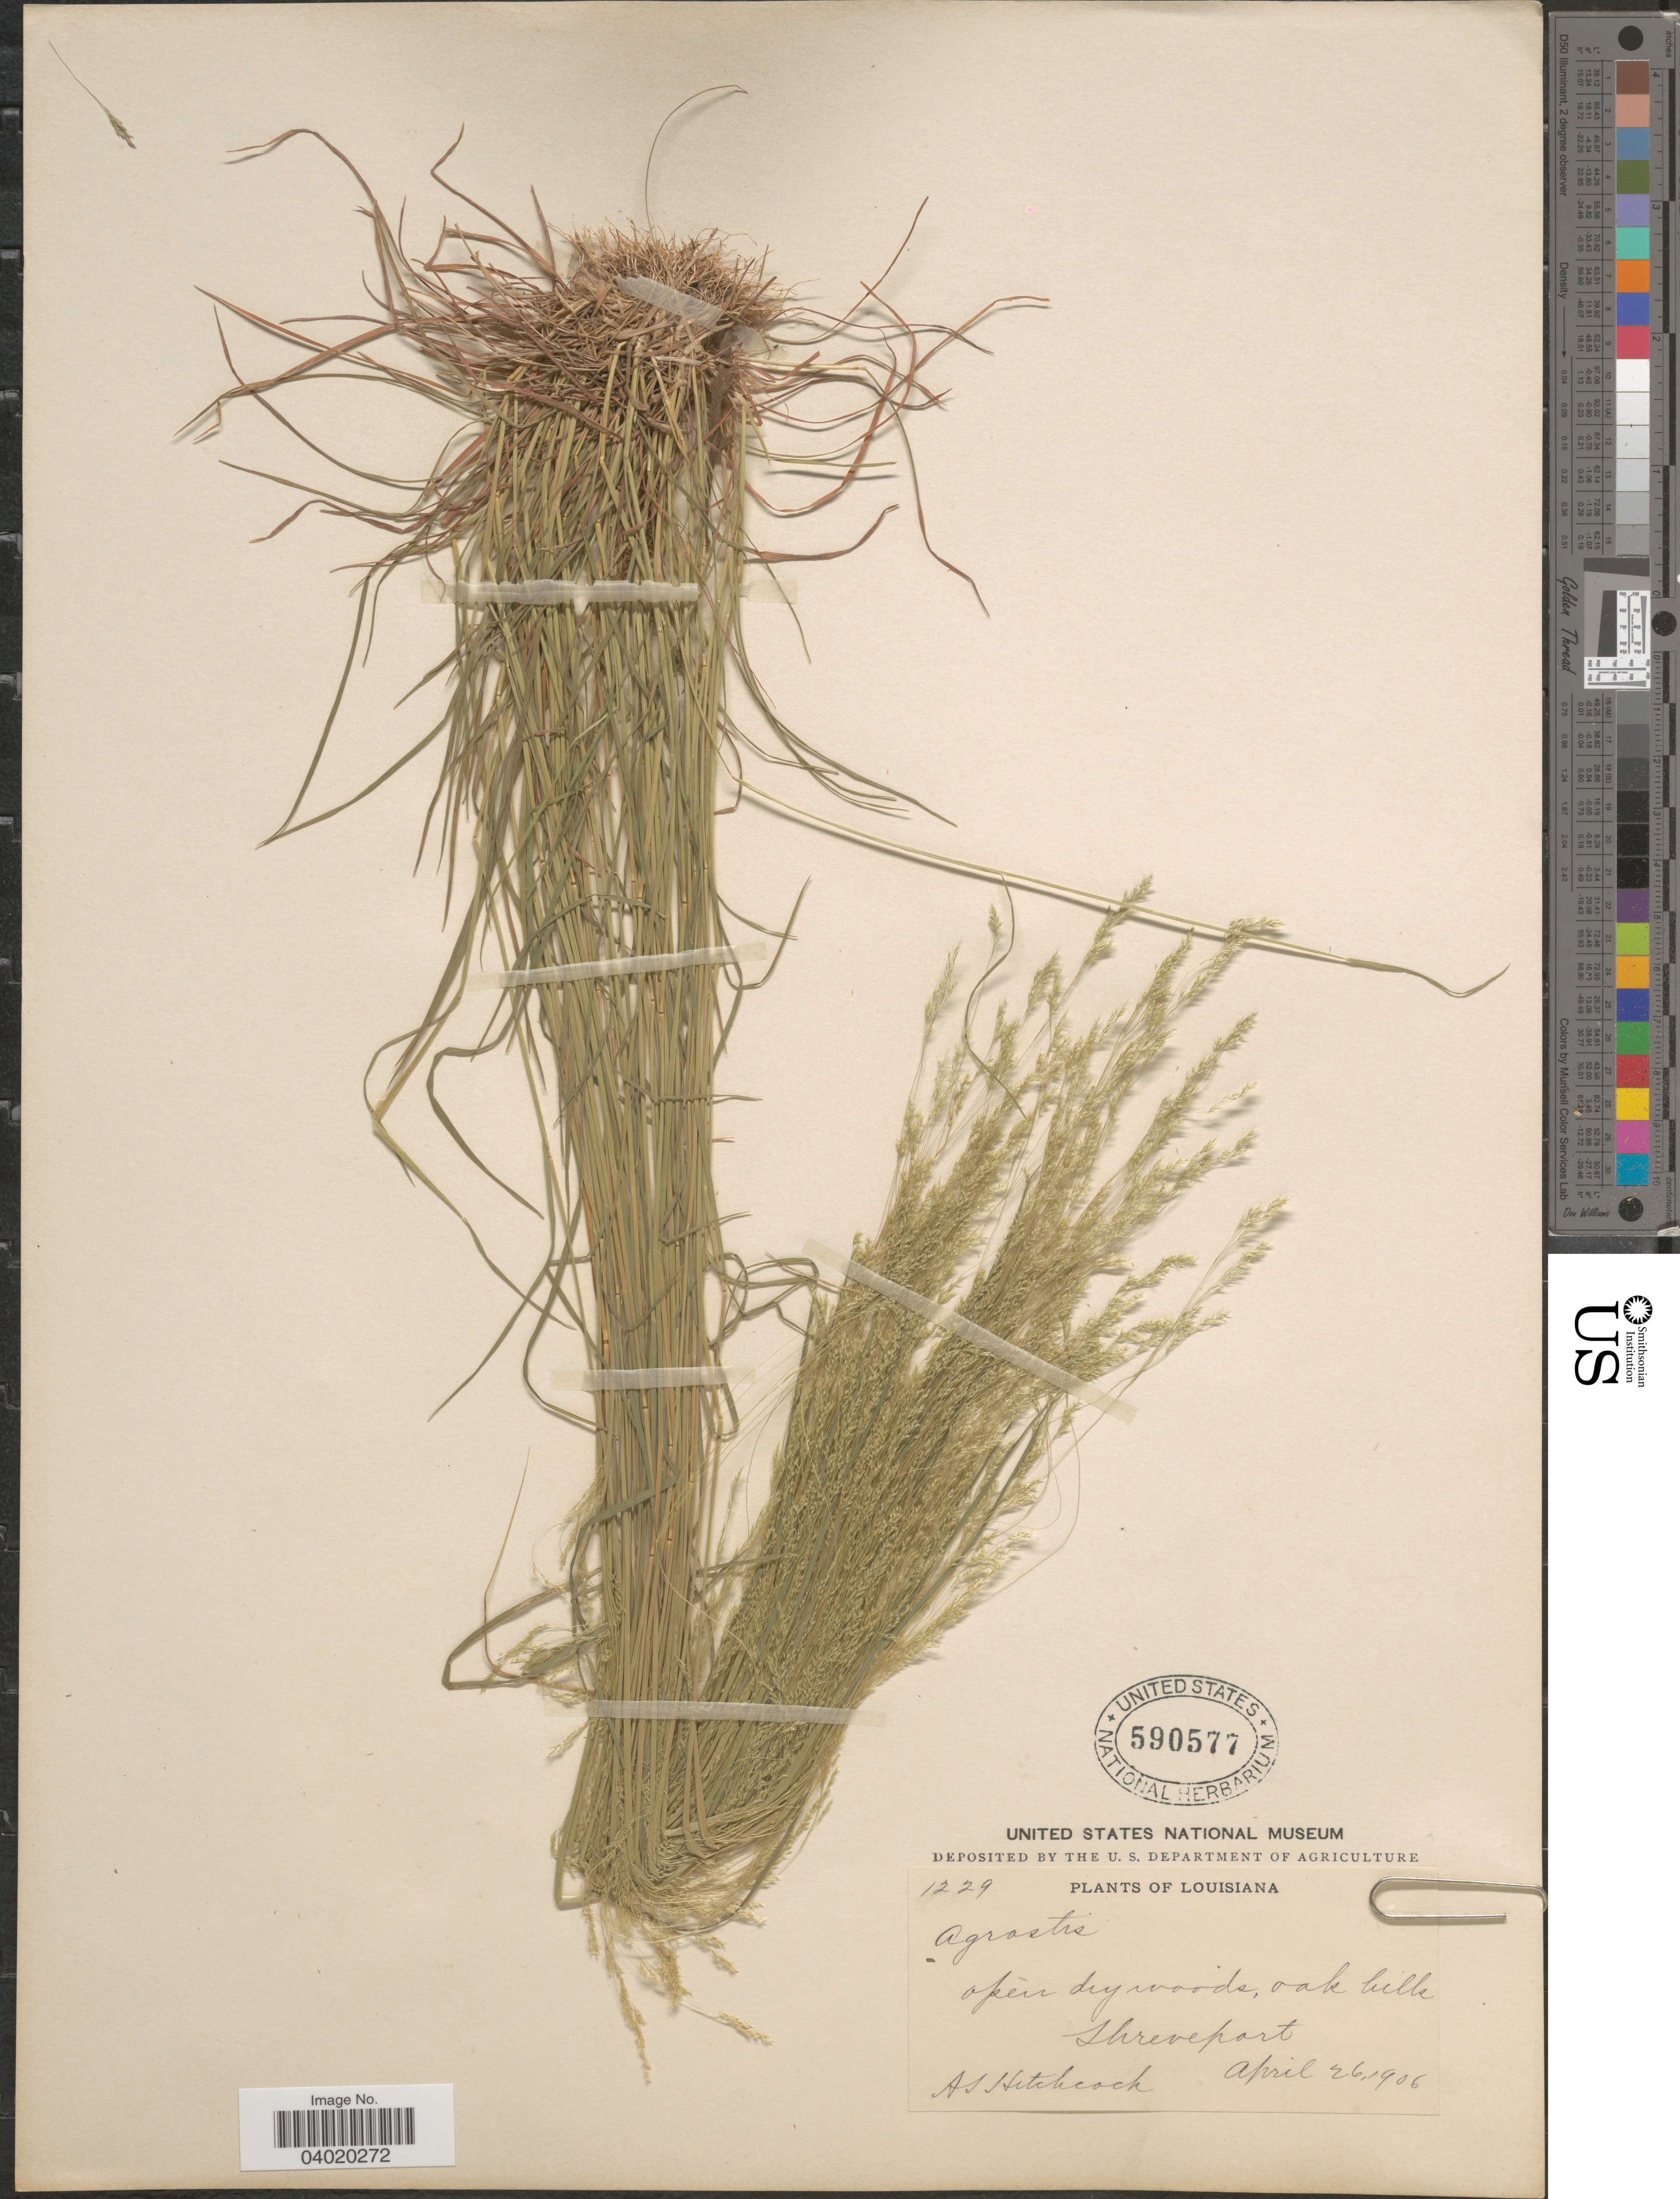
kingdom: Plantae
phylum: Tracheophyta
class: Liliopsida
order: Poales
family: Poaceae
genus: Agrostis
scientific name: Agrostis hyemalis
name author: (Walter) Britton et al.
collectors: A. S. Hitchcock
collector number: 1229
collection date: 1906-04-26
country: United States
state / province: Louisiana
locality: Shreveport.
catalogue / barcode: US 590577